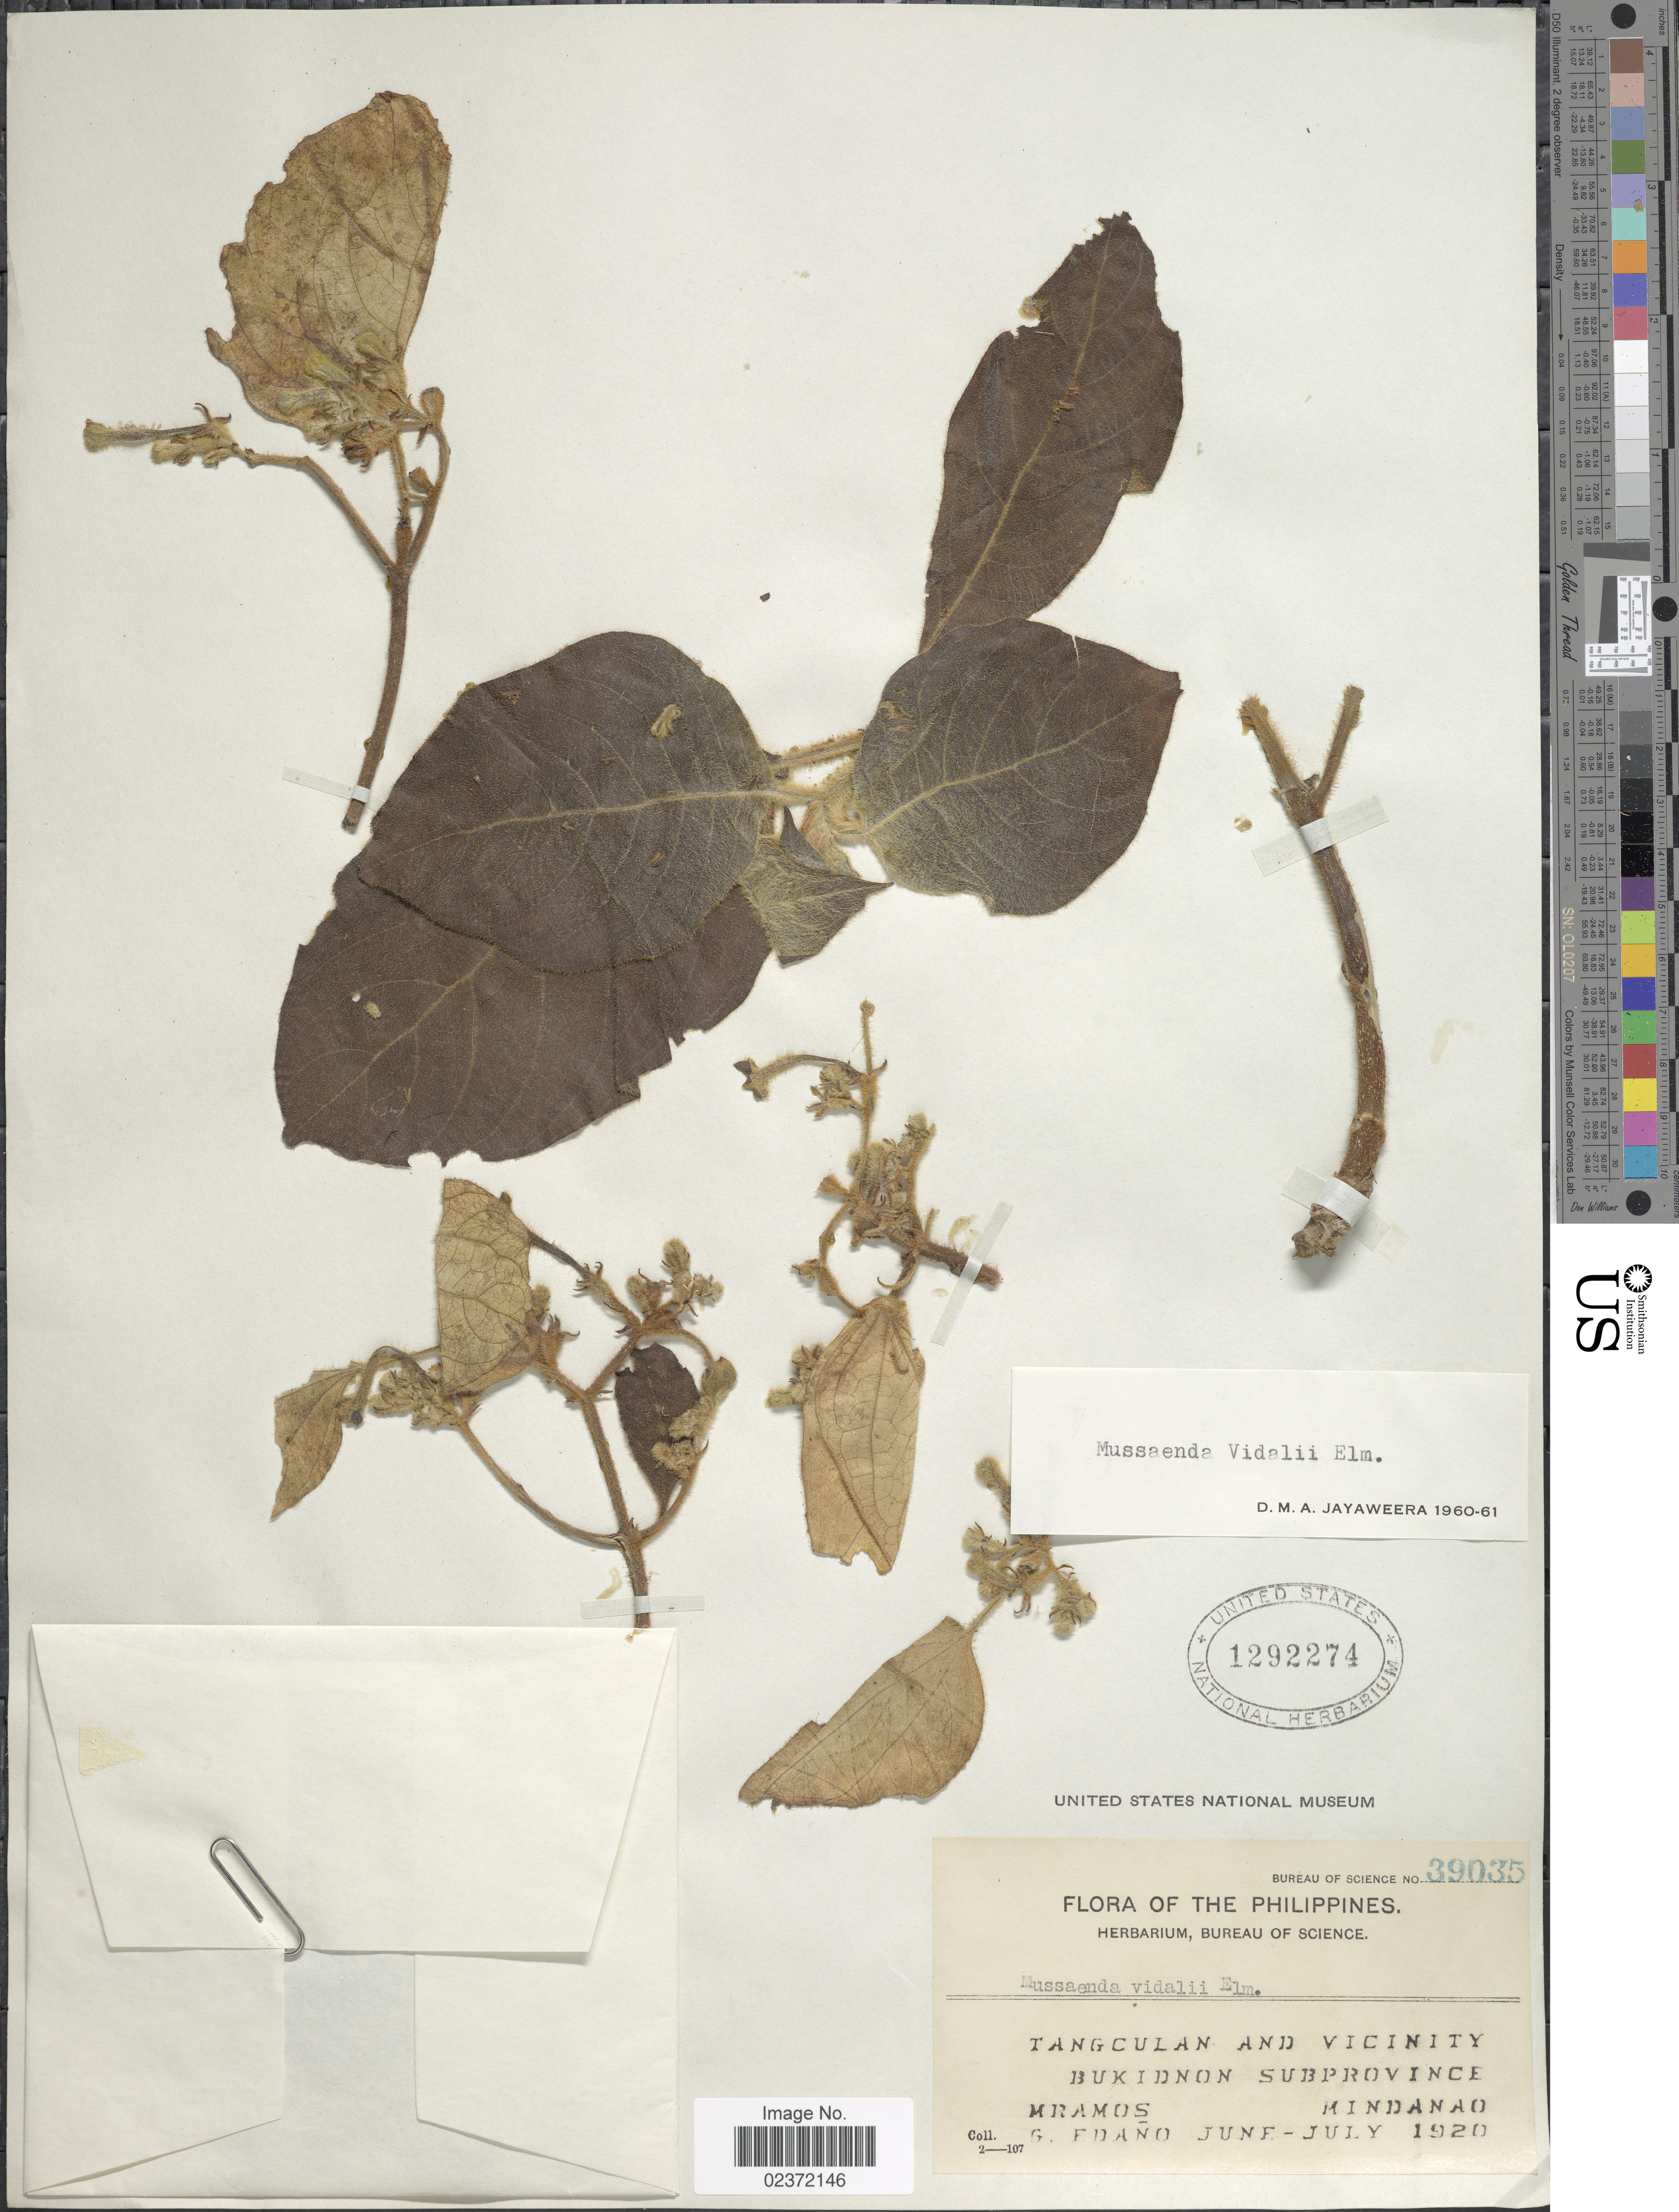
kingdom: Plantae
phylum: Tracheophyta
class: Magnoliopsida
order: Gentianales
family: Rubiaceae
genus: Mussaenda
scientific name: Mussaenda vidalii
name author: Elmer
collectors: M. Ramos & G. Edaño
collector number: Bureau of Science 39035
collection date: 1920-06/1920-07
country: Philippines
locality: Tangculan and Vicinity, Bukidnon Subprovince, Mindanao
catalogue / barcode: US 1292274